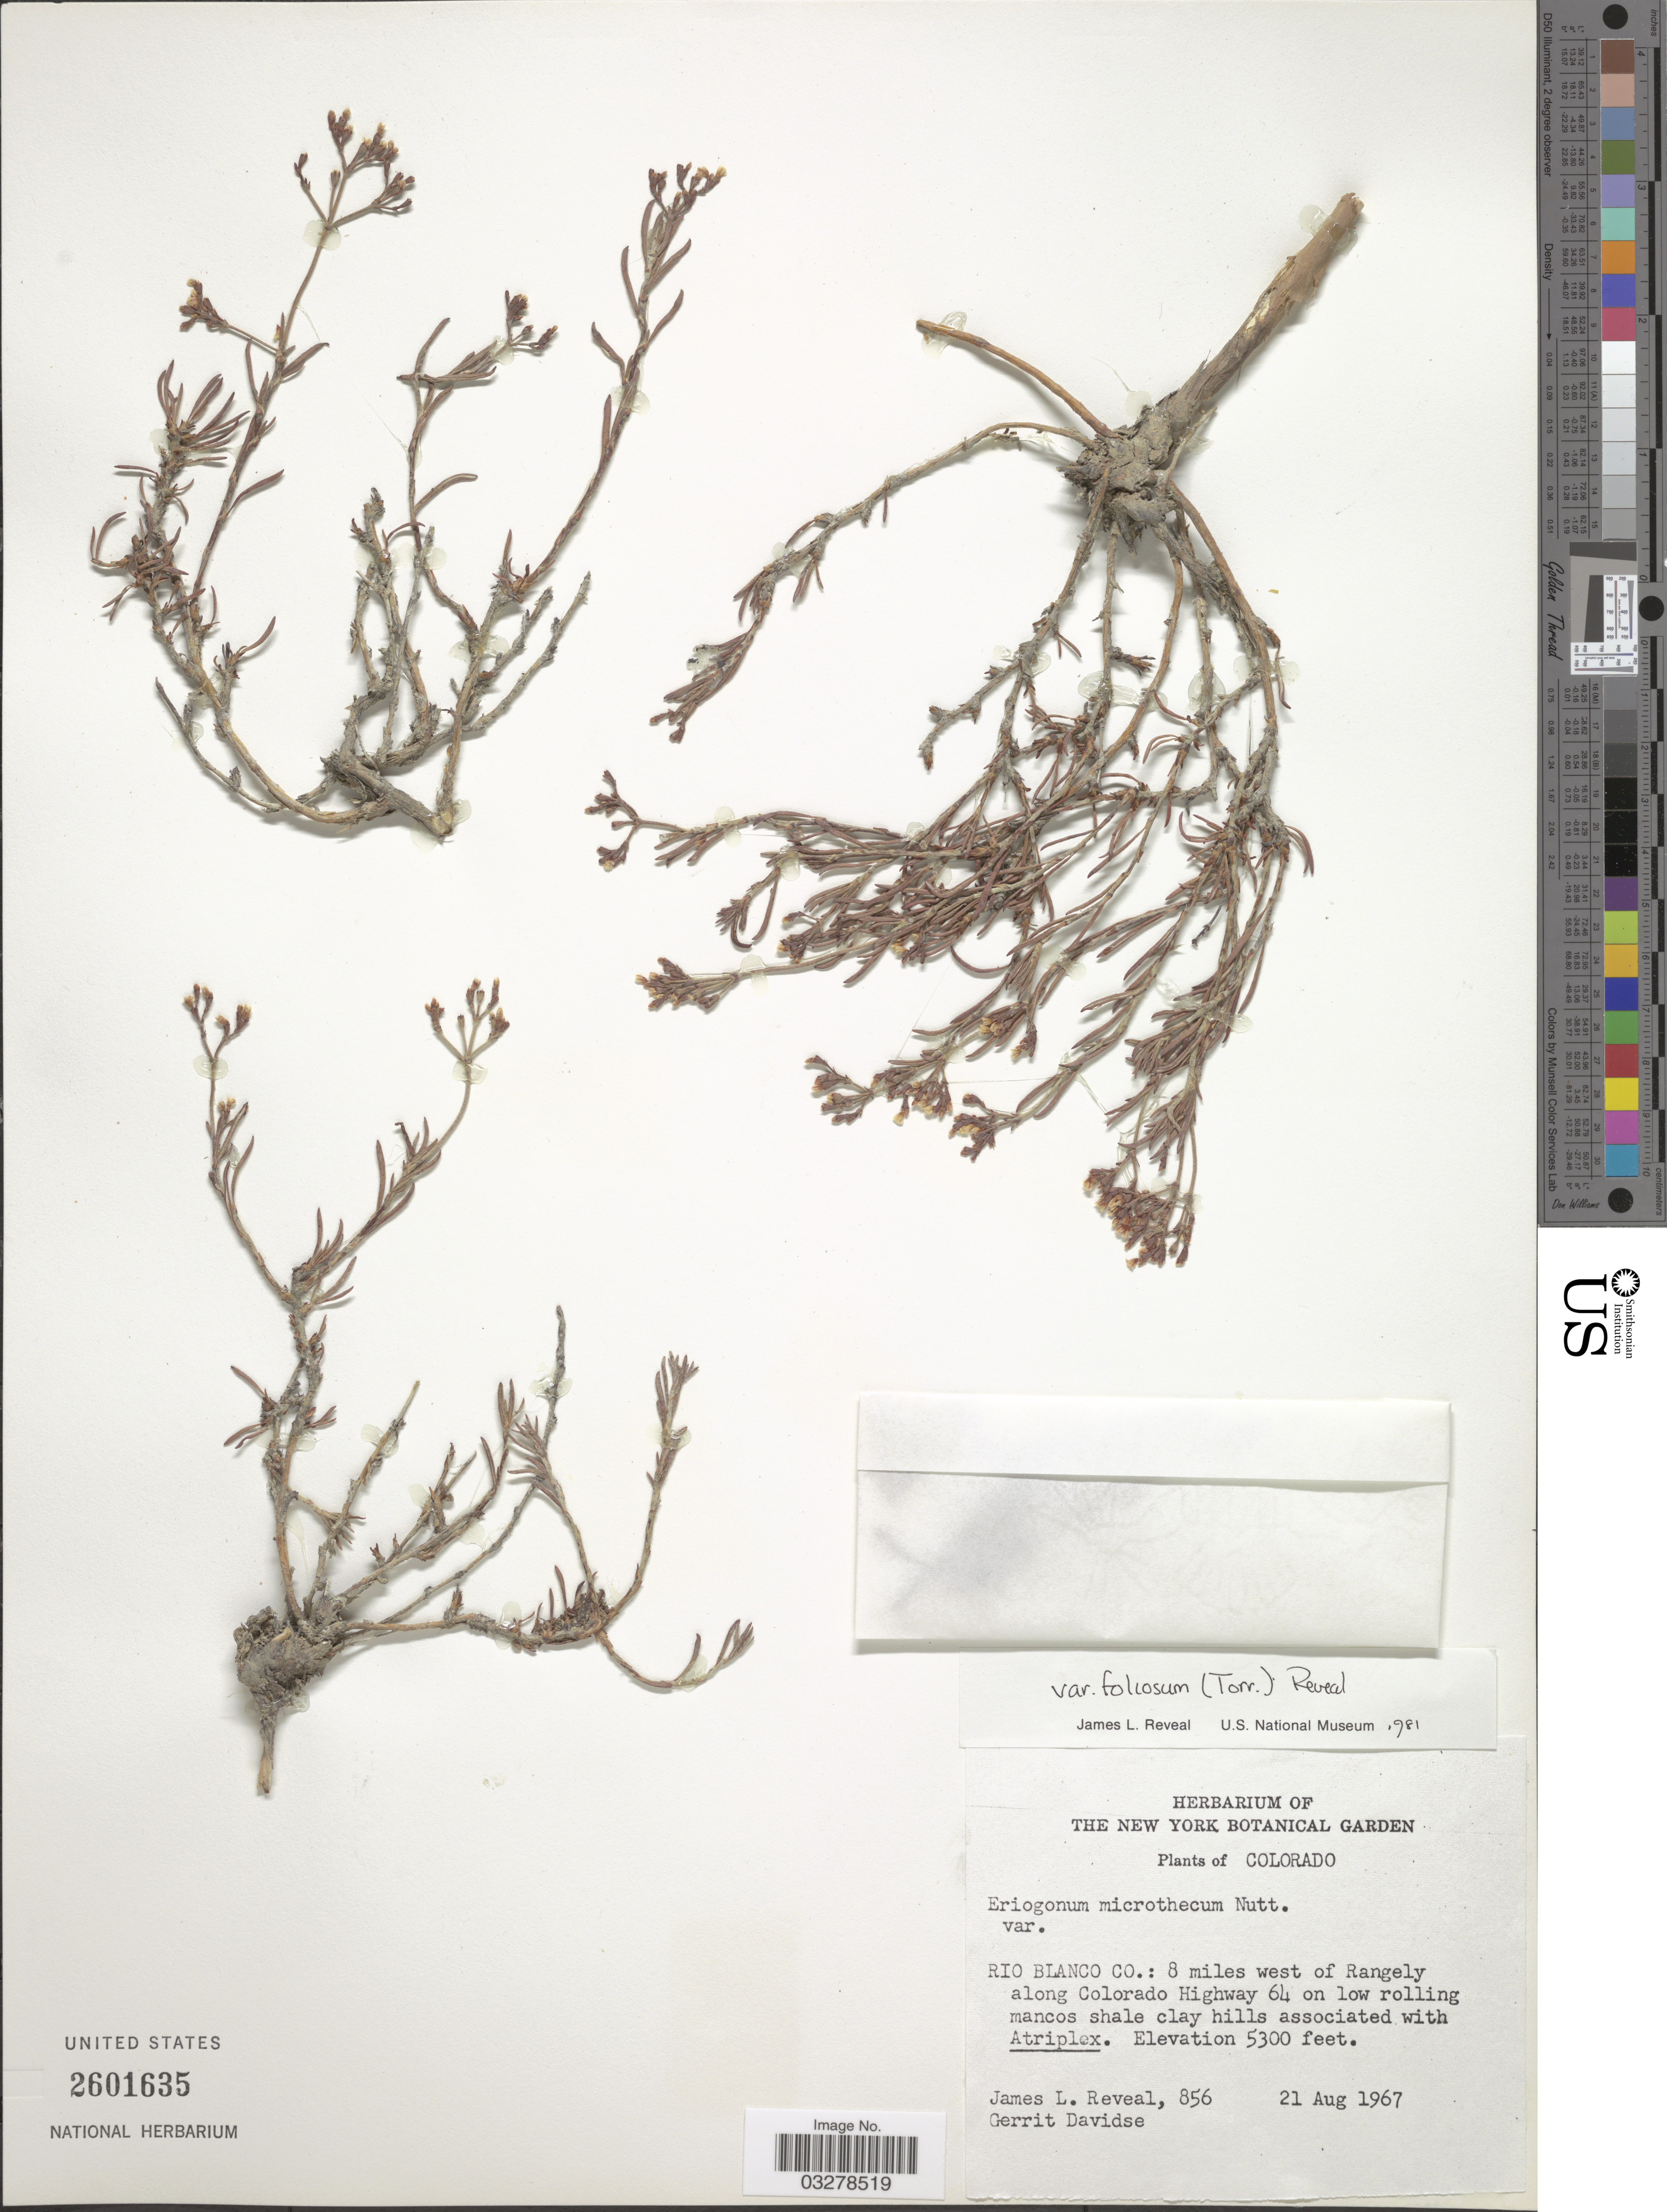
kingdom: Plantae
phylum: Tracheophyta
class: Magnoliopsida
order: Caryophyllales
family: Polygonaceae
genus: Eriogonum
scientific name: Eriogonum microtheca var. foliosum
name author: (Torr. & A. Gray) Reveal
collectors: J. L. Reveal & G. Davidse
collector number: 856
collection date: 1967-08-21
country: United States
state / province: Colorado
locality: Rio Blanco Co.: 8 miles west of Rangely along Colorado Highway 64 on low rolling mancos shale clay hills.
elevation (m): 1615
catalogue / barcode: US 2601635